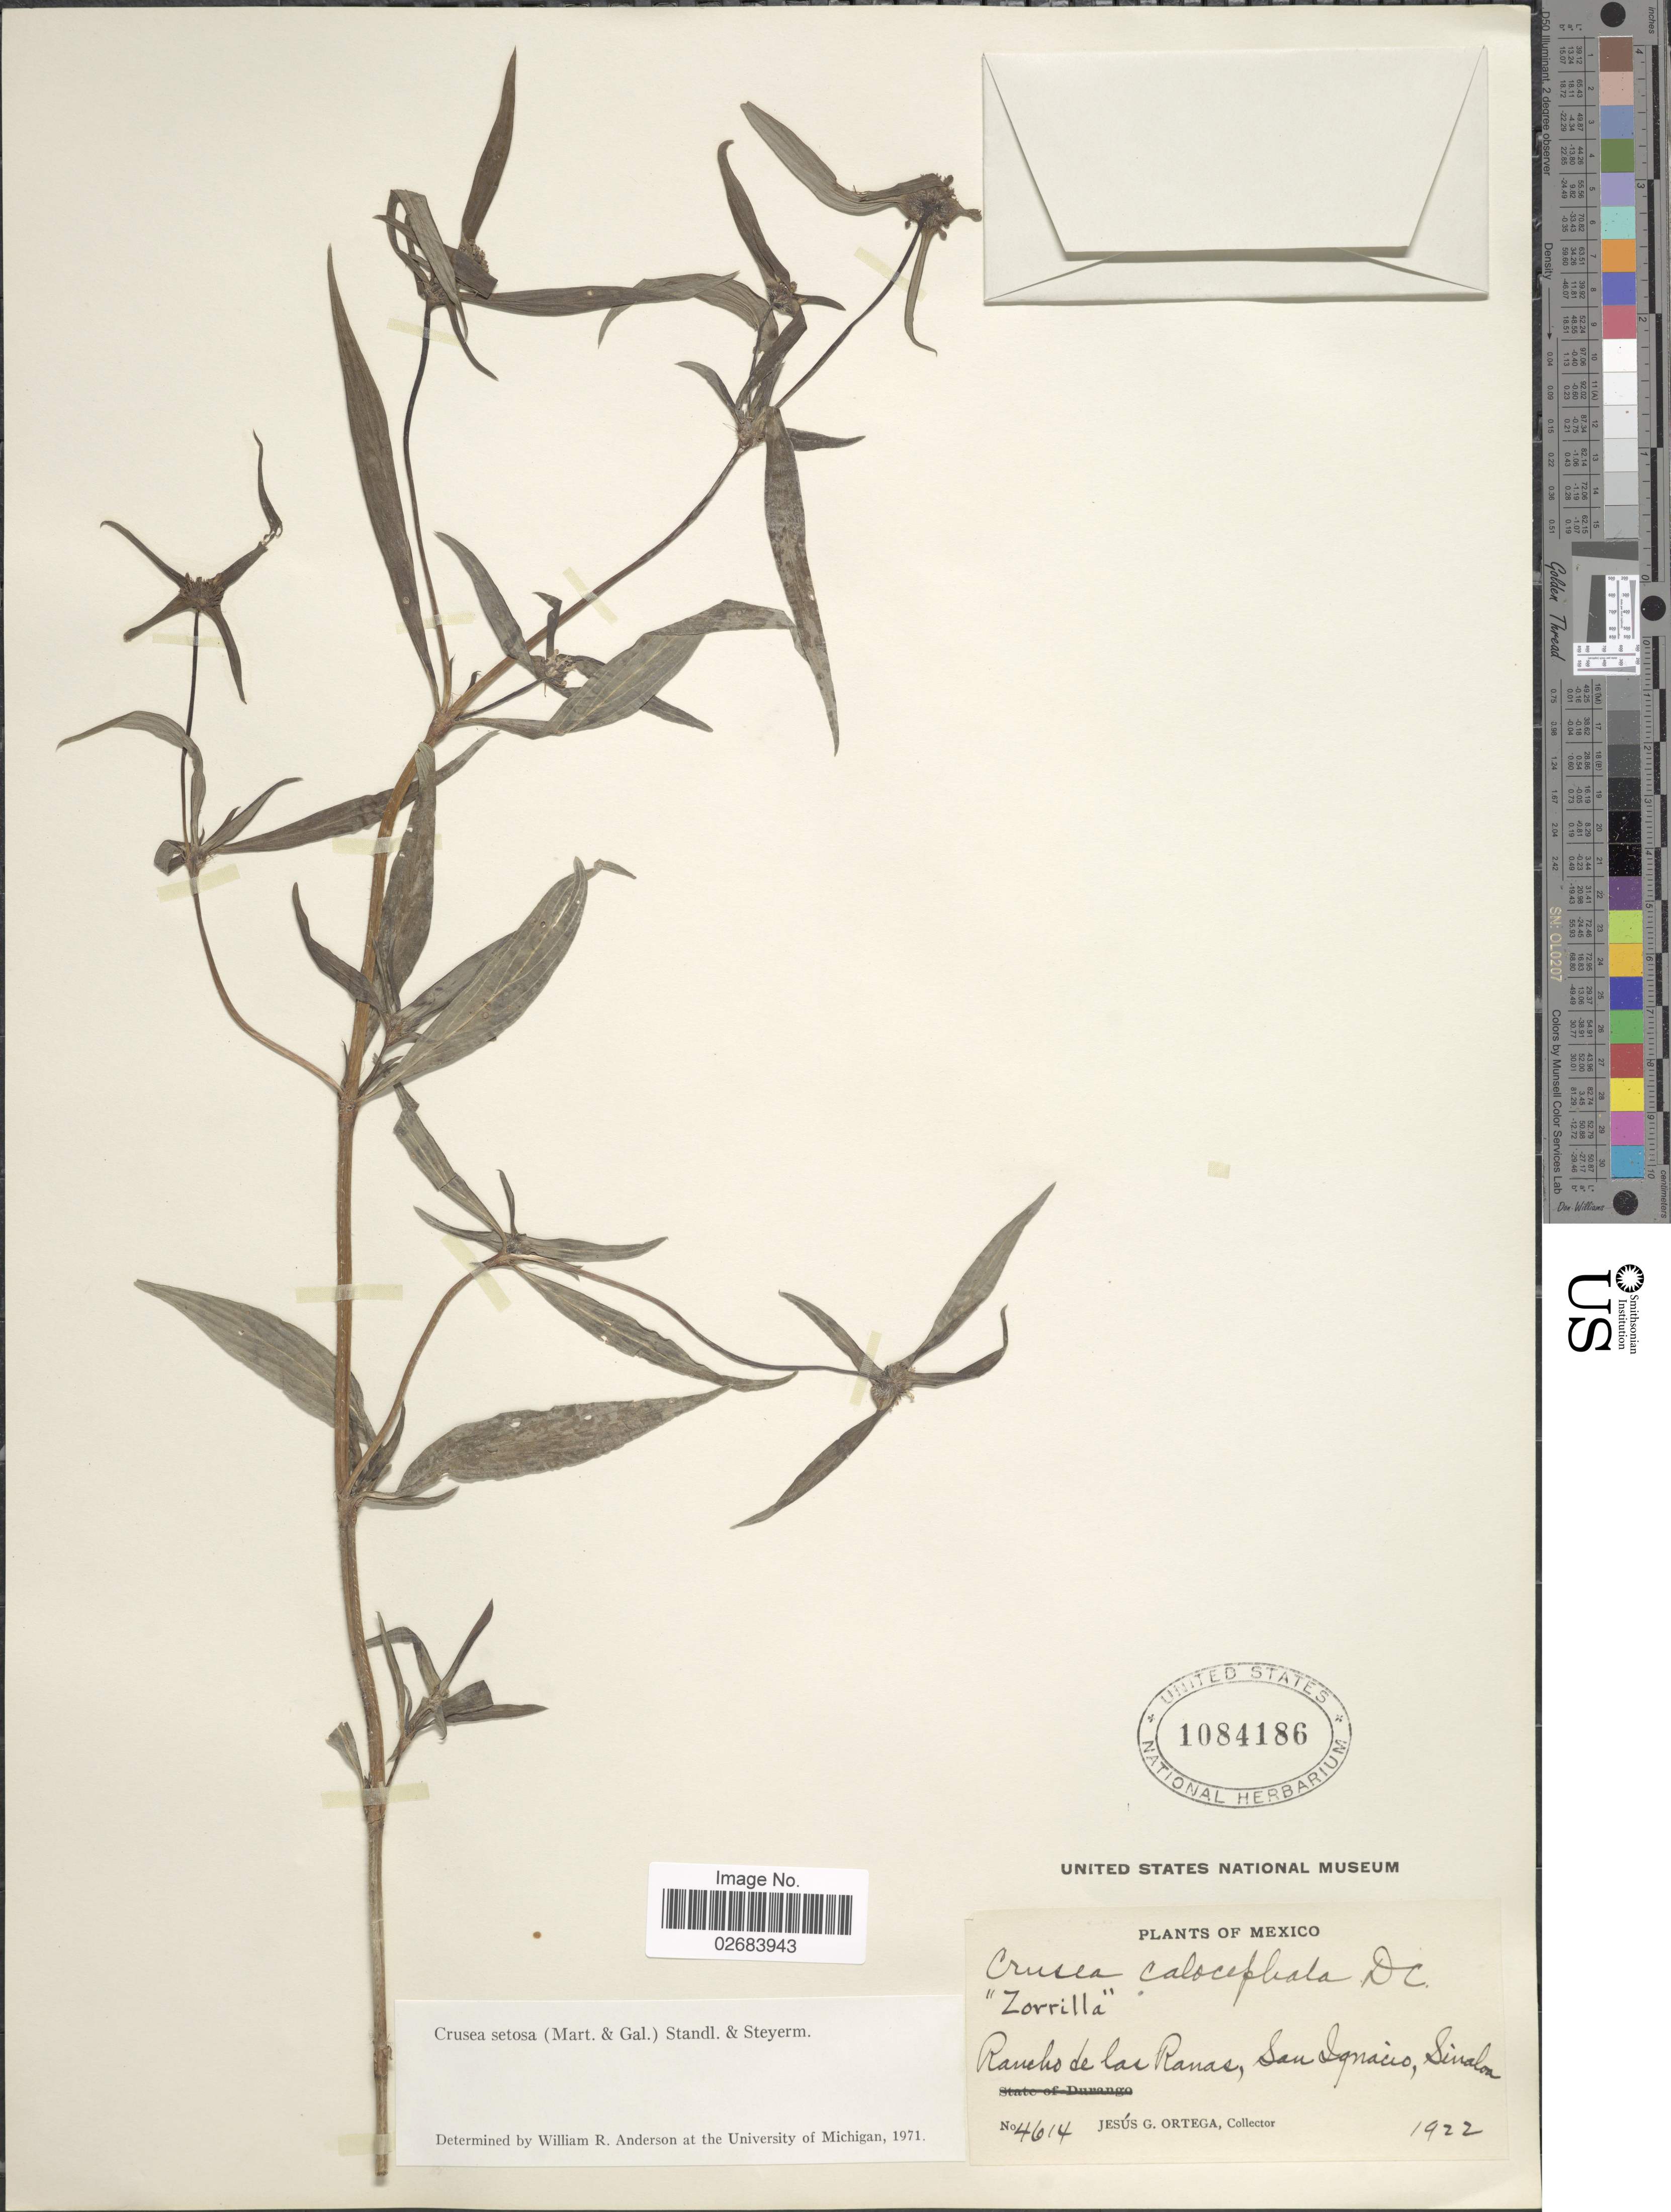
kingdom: Plantae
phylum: Tracheophyta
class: Magnoliopsida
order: Gentianales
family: Rubiaceae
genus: Crusea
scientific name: Crusea setosa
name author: (M. Martens & Galeotti) Standl. & Steyerm.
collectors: J. Ortega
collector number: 4614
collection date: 1922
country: Mexico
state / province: Sinaloa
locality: Rancho de las Ranas, San Ignacio.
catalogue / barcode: US 1084186